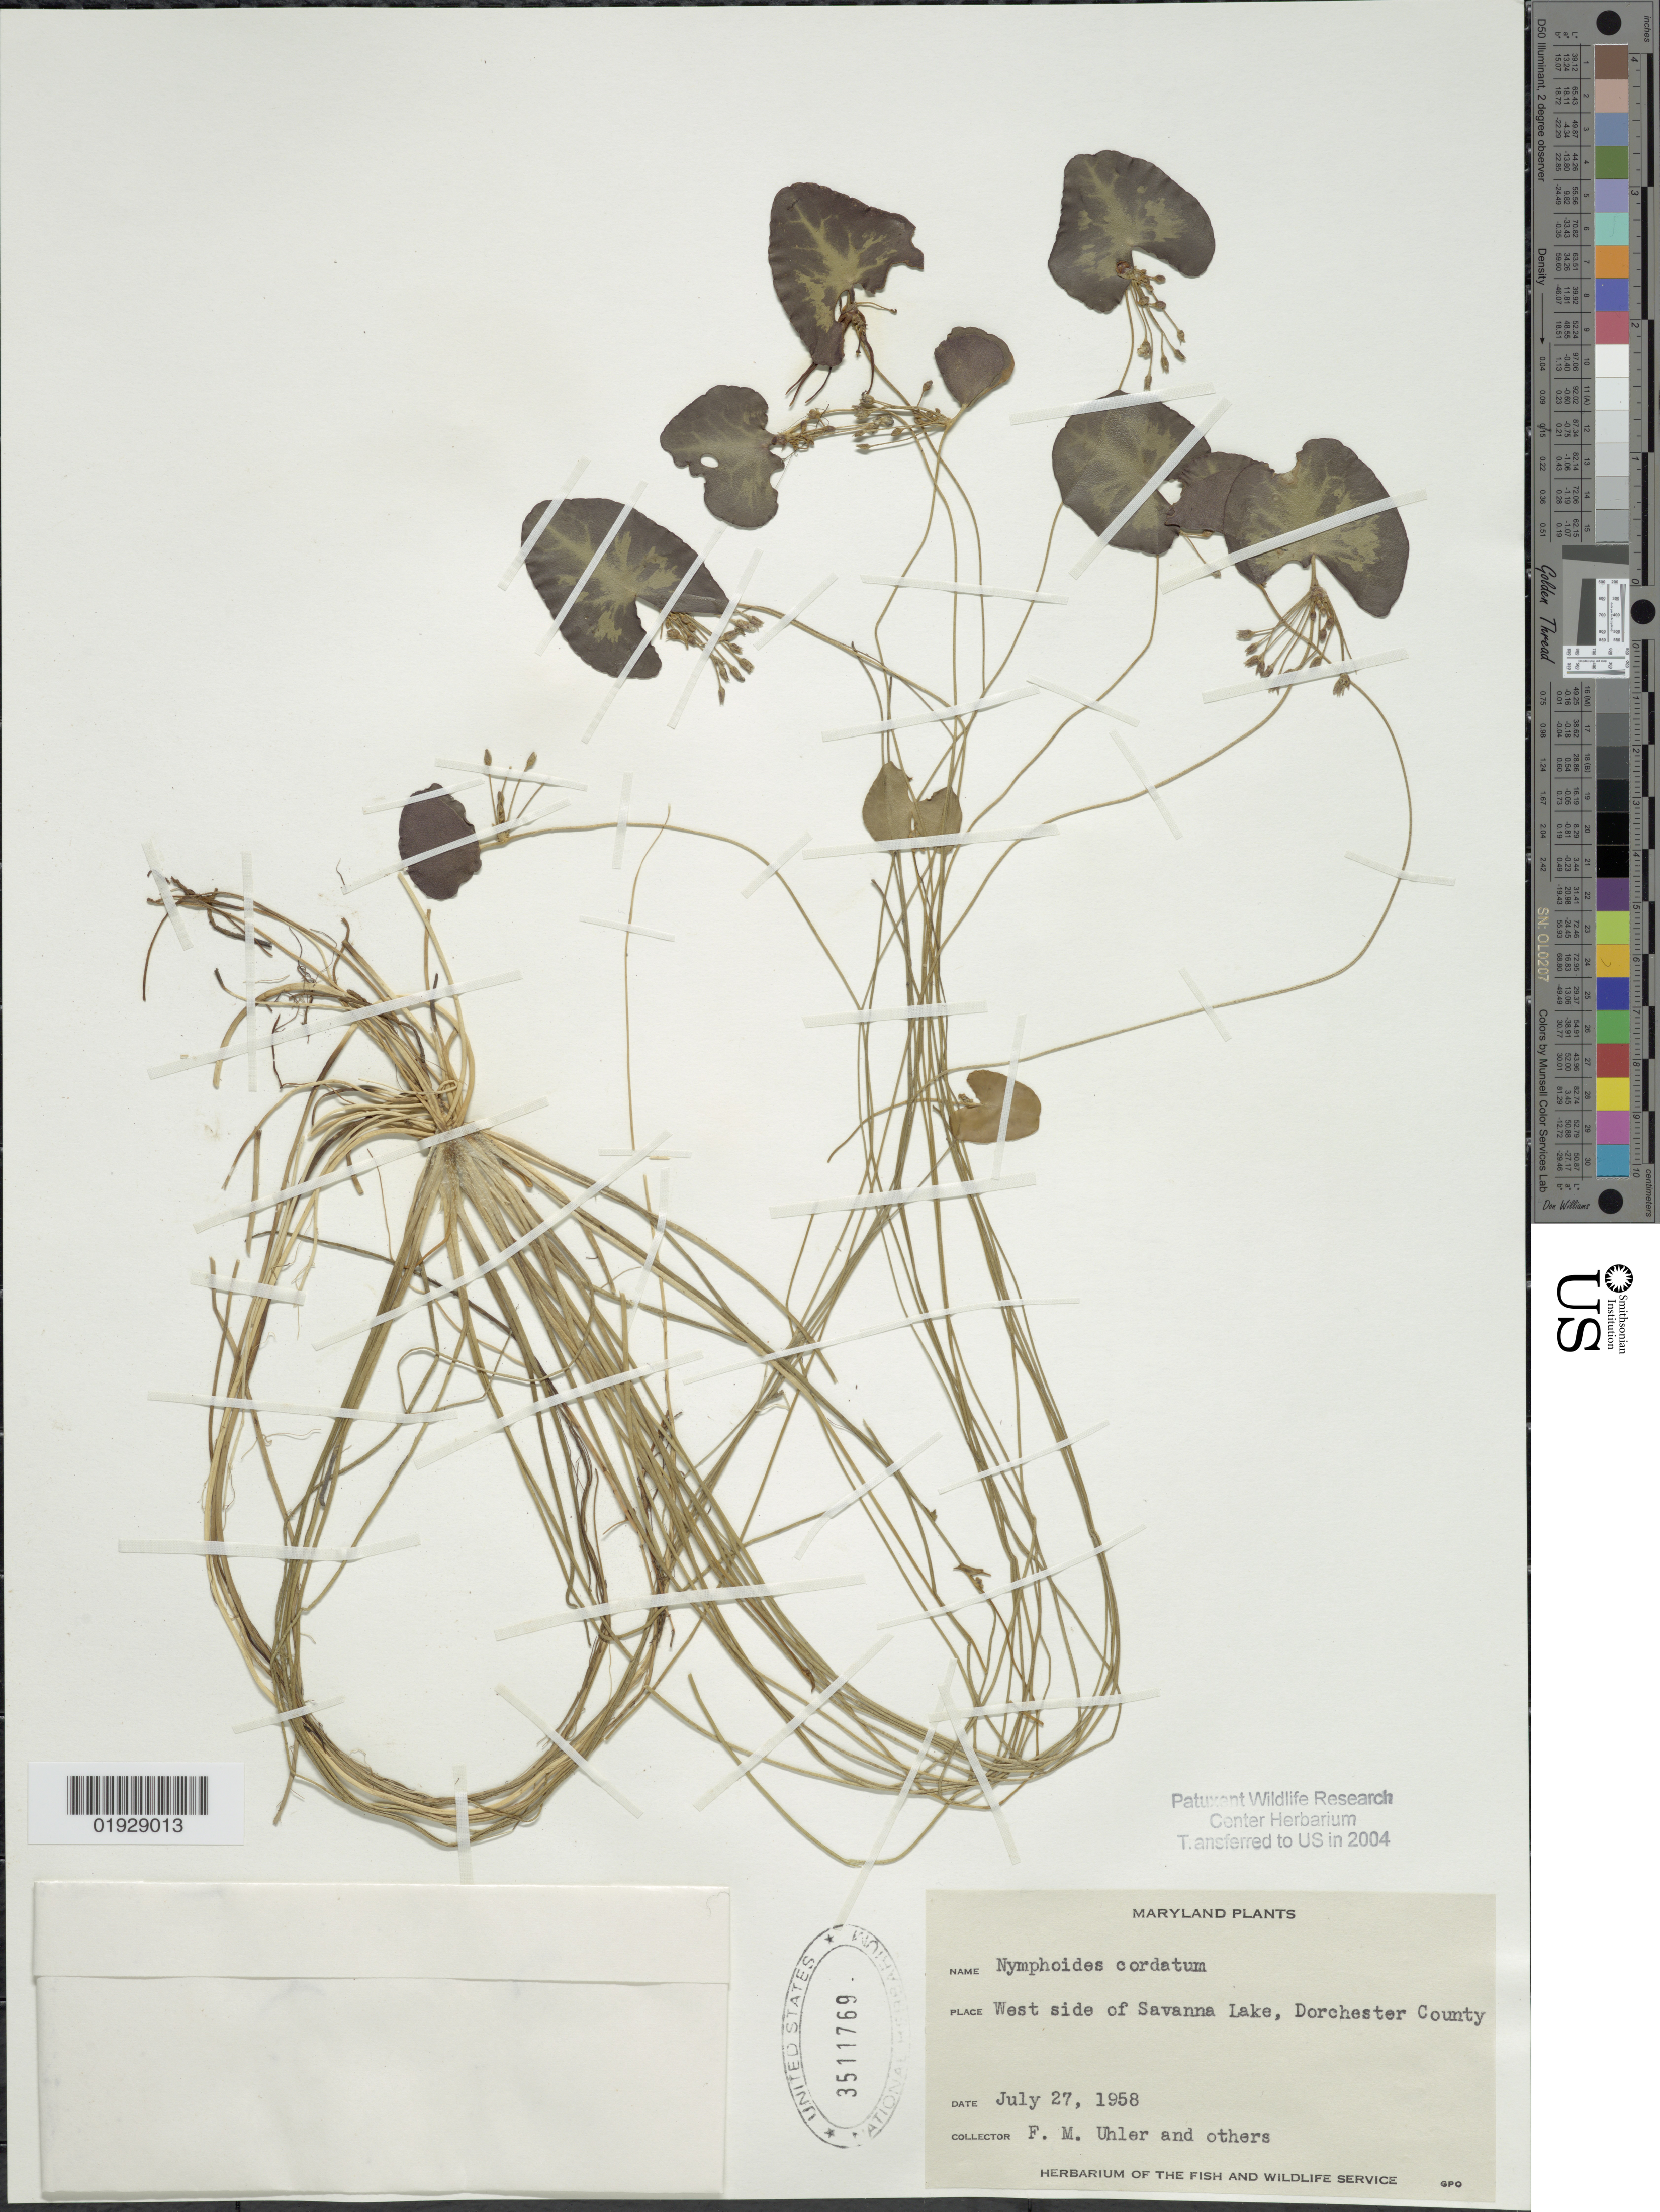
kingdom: Plantae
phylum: Tracheophyta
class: Magnoliopsida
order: Asterales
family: Menyanthaceae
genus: Nymphoides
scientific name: Nymphoides cordata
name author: (Elliot) Fernald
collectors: F. M. Uhler & et al.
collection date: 1958-07-27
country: United States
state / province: Maryland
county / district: Dorchester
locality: West side of Savanna Lake, Dorchester County.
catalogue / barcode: US 3511769